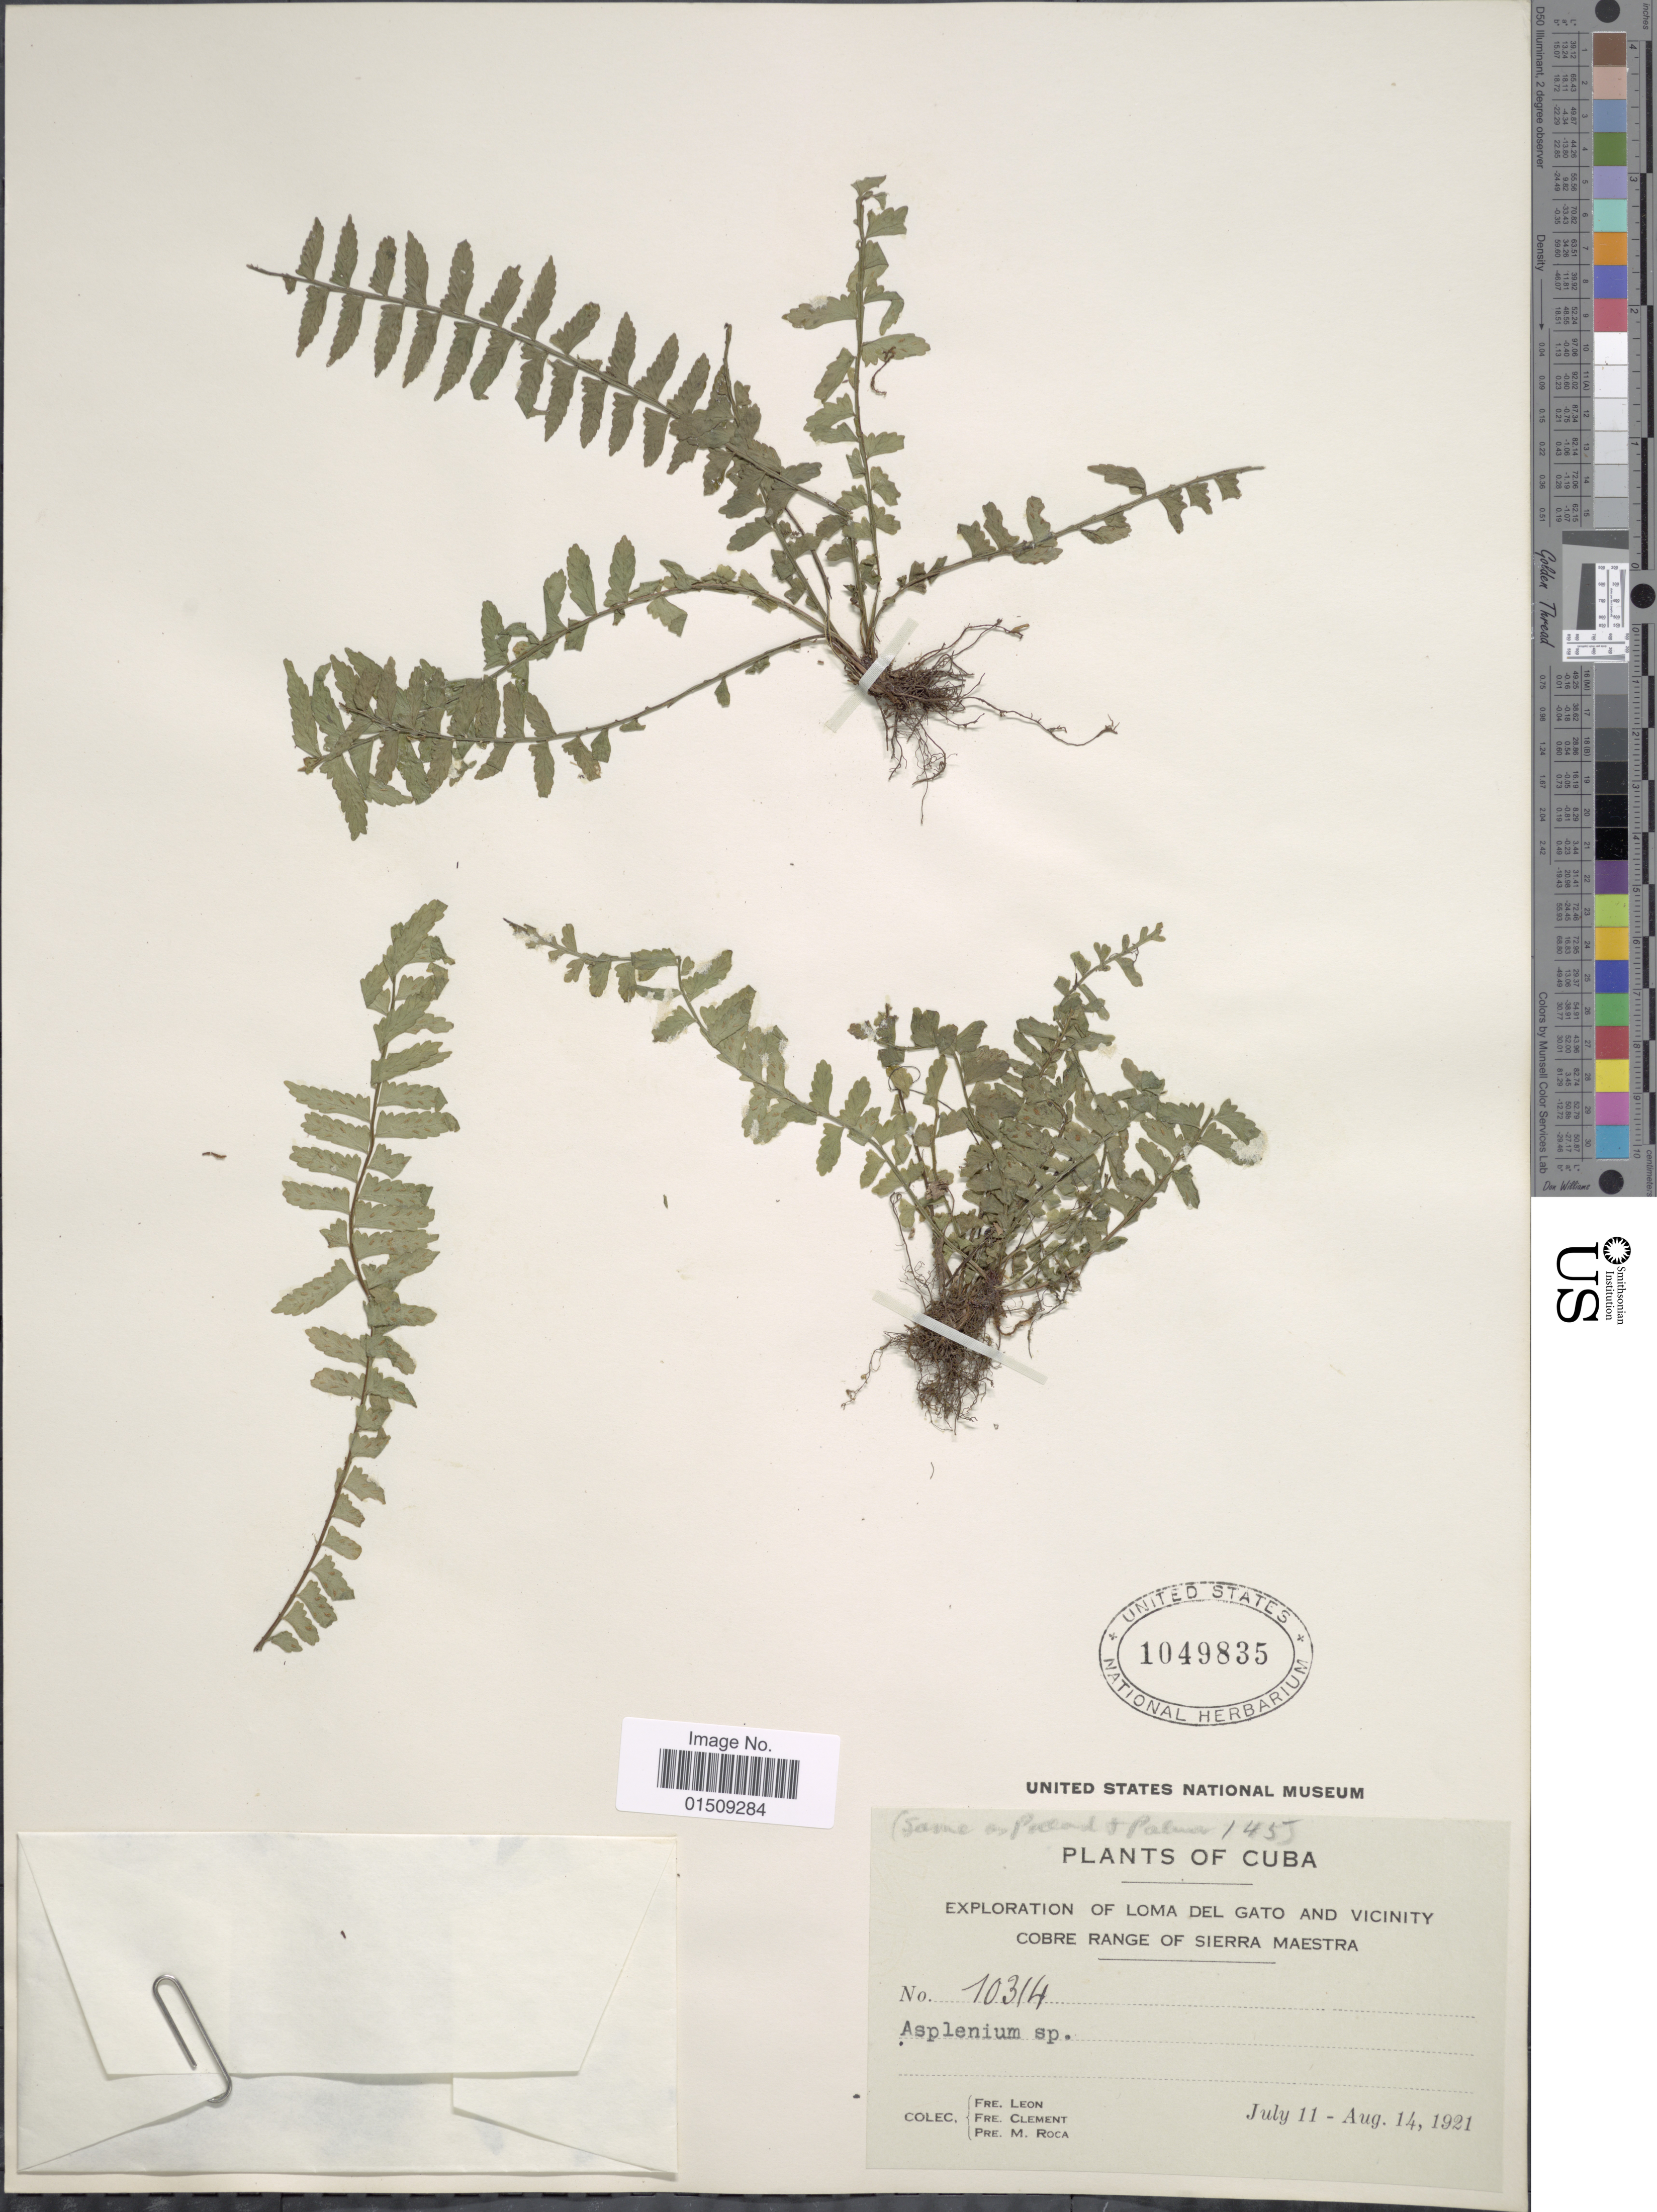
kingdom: Plantae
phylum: Tracheophyta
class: Polypodiopsida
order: Polypodiales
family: Aspleniaceae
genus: Asplenium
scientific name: Asplenium pteropus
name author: Kaulf.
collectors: Bro. León, B. Clement & M. Roca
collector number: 10314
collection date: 1921-07-11/1921-08-14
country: Cuba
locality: Loma del Gato and vicinity, Cobre range of Sierra Maestra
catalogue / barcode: US 1049835